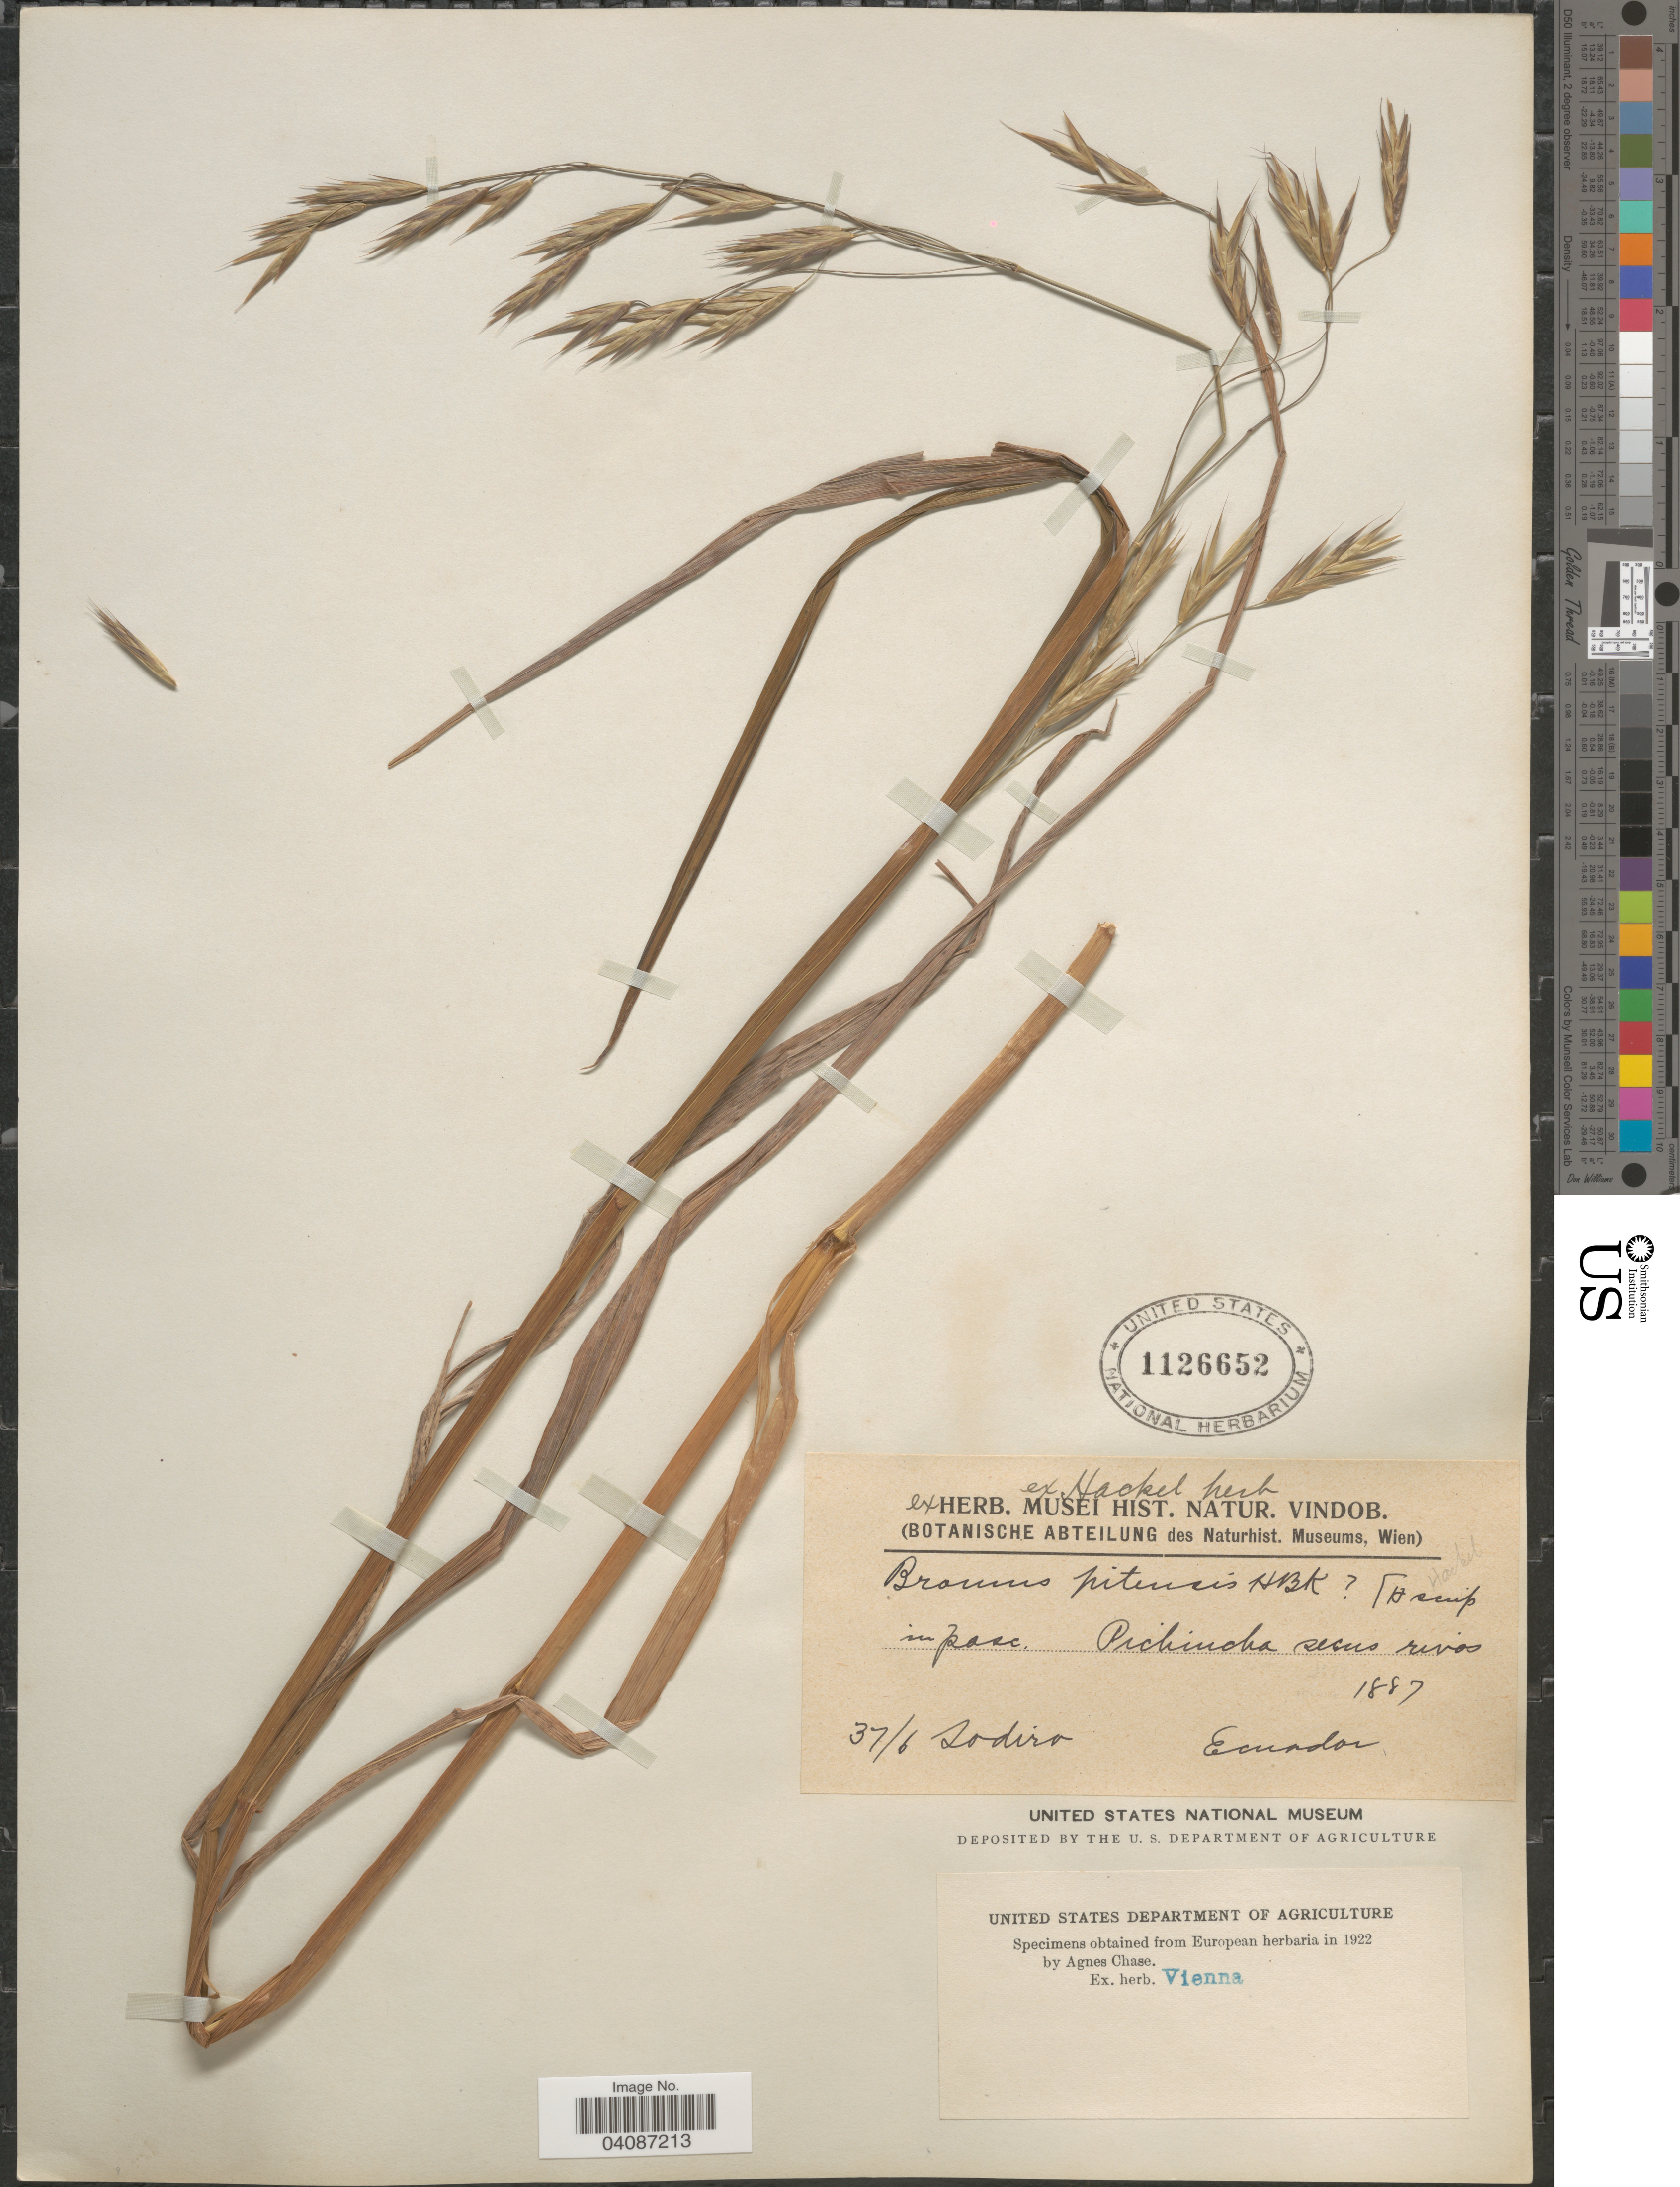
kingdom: Plantae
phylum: Tracheophyta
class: Liliopsida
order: Poales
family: Poaceae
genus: Bromus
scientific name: Bromus pitensis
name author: Kunth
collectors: Sodiro, --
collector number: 37/6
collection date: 1887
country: Ecuador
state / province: Pichincha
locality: In pasc. Pichincha secus rivos.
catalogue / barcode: US 1126652